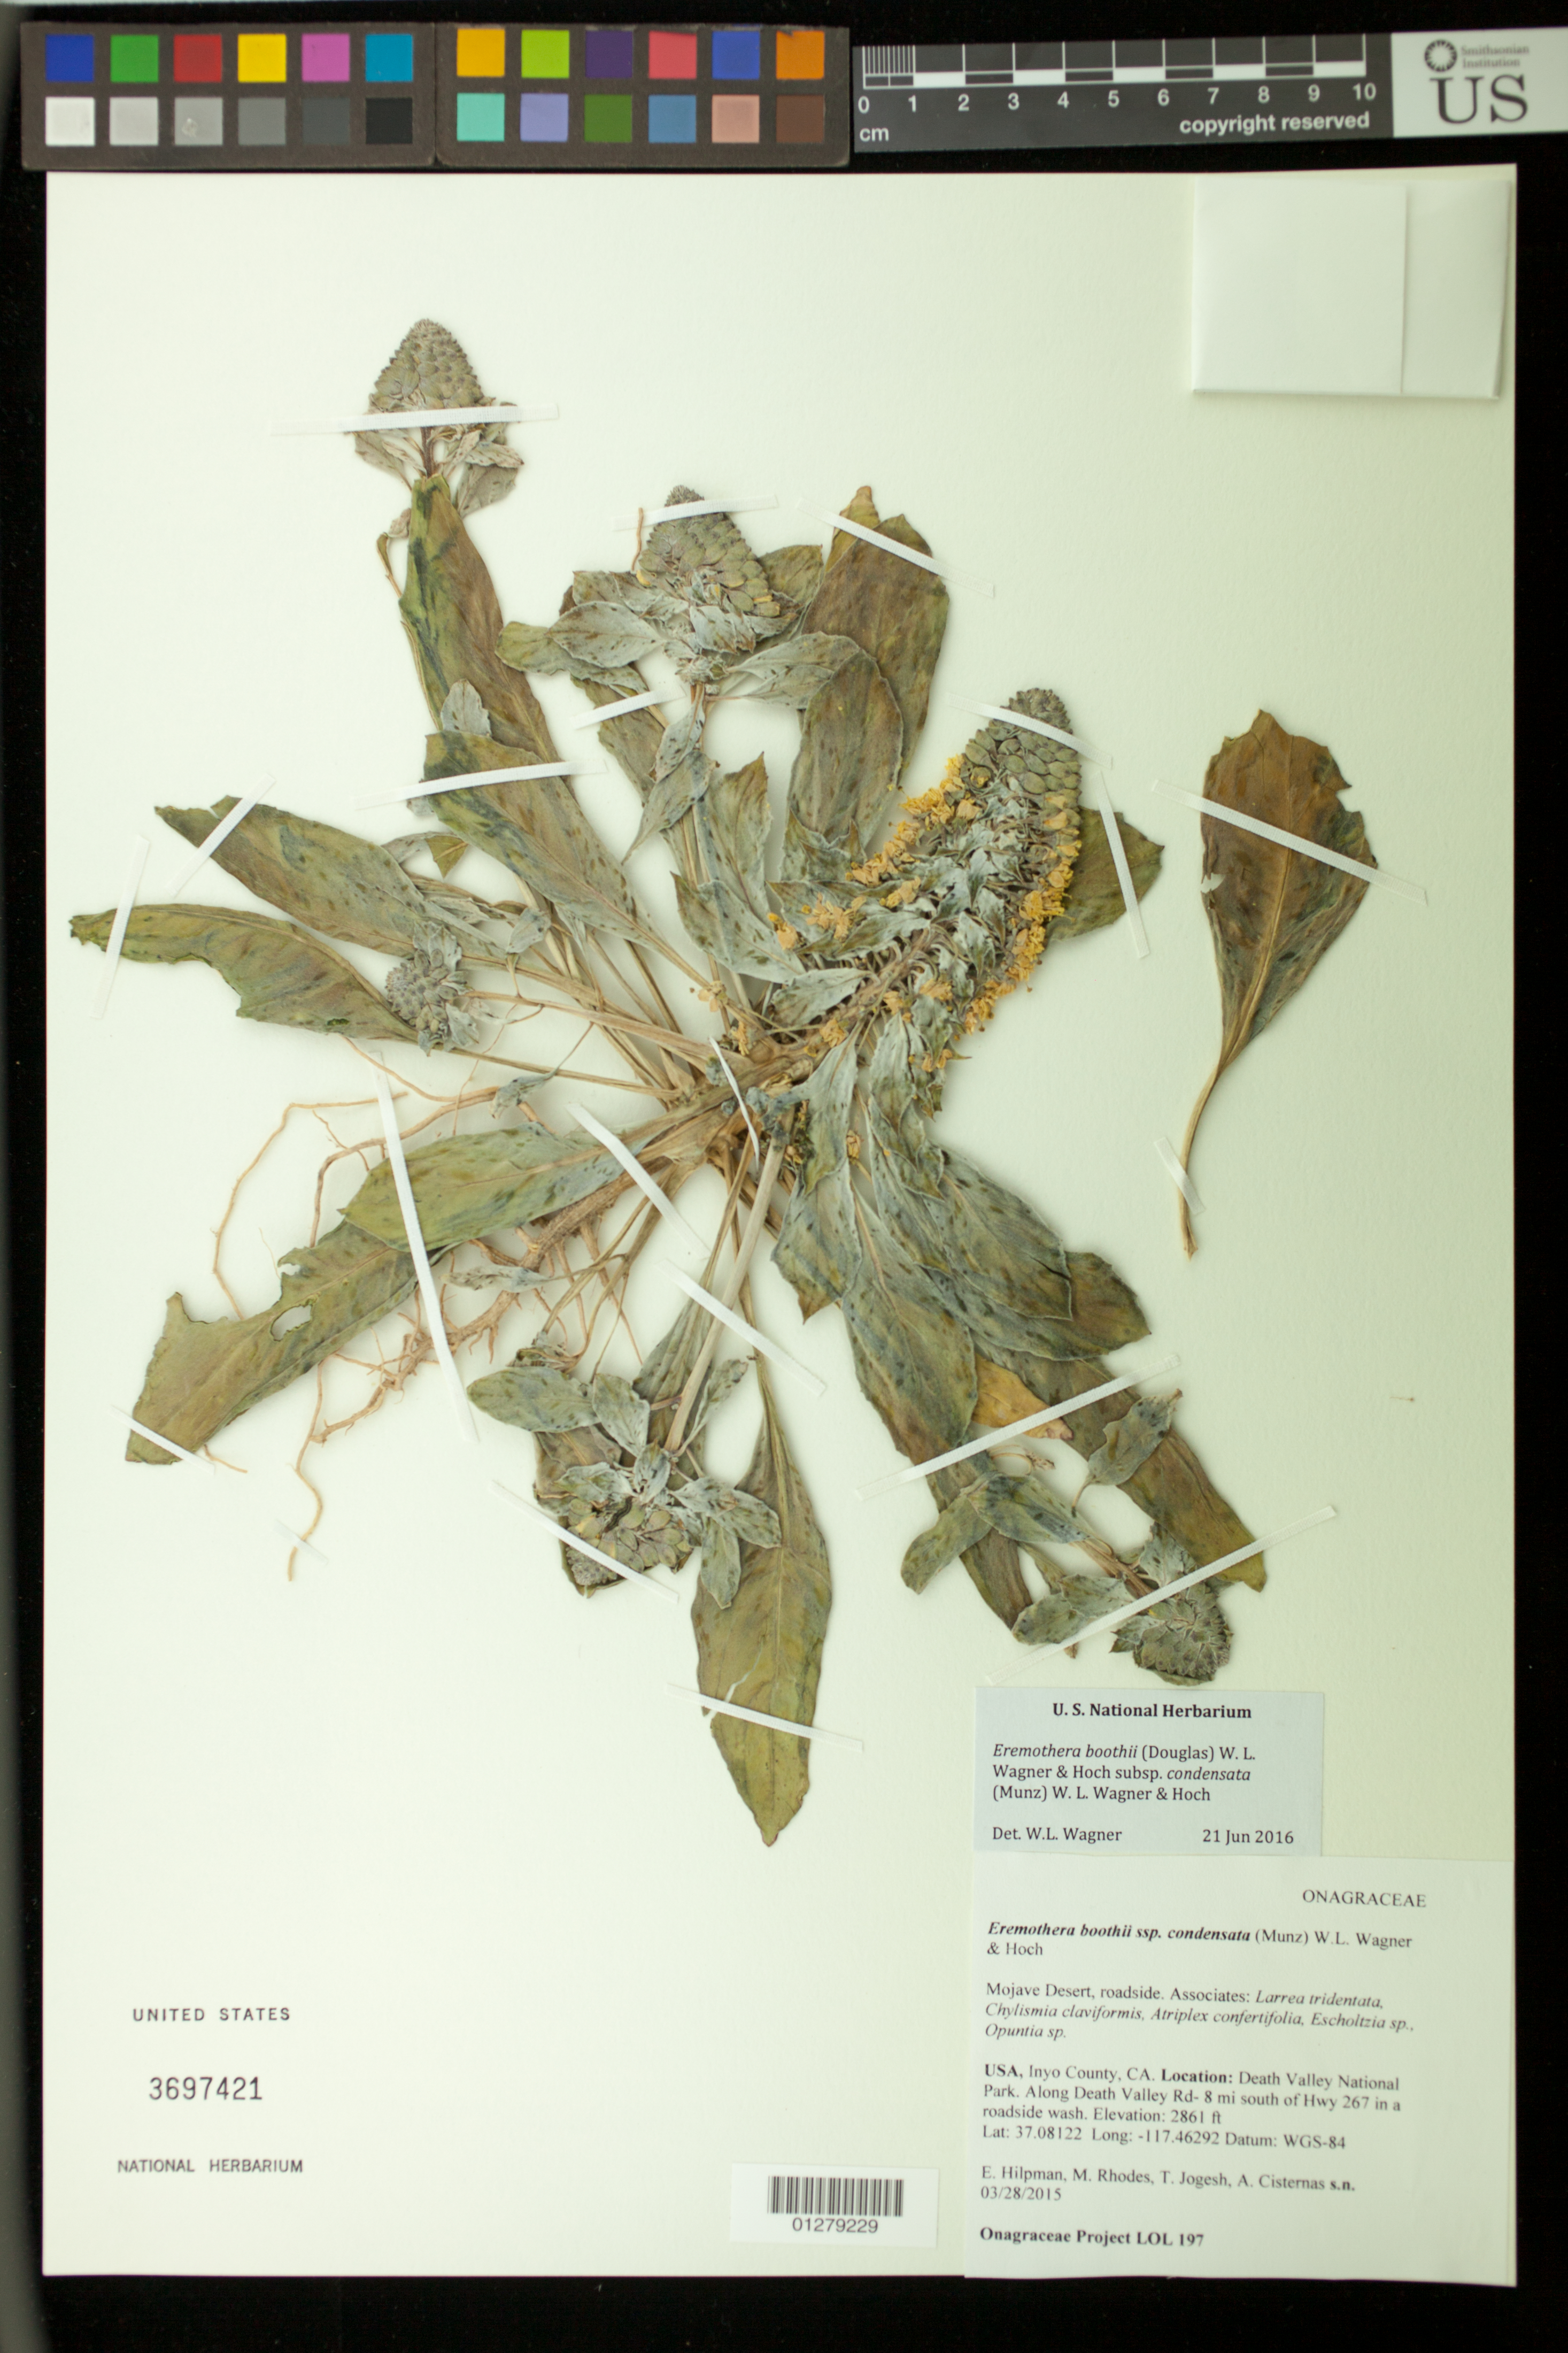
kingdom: Plantae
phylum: Tracheophyta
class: Magnoliopsida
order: Myrtales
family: Onagraceae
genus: Eremothera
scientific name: Eremothera boothii subsp. condensata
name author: (Munz) W.L. Wagner & Hoch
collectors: E. Hilpman, A. Cisternas, M. Rhodes & T. Jojesh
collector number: LOL 197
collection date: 2015-03-28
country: United States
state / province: California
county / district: Inyo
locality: Along Death Valley Rd- 8 mi south of Hwy 267 in a roadside wash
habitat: Mojave Desert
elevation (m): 870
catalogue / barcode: US 3697421